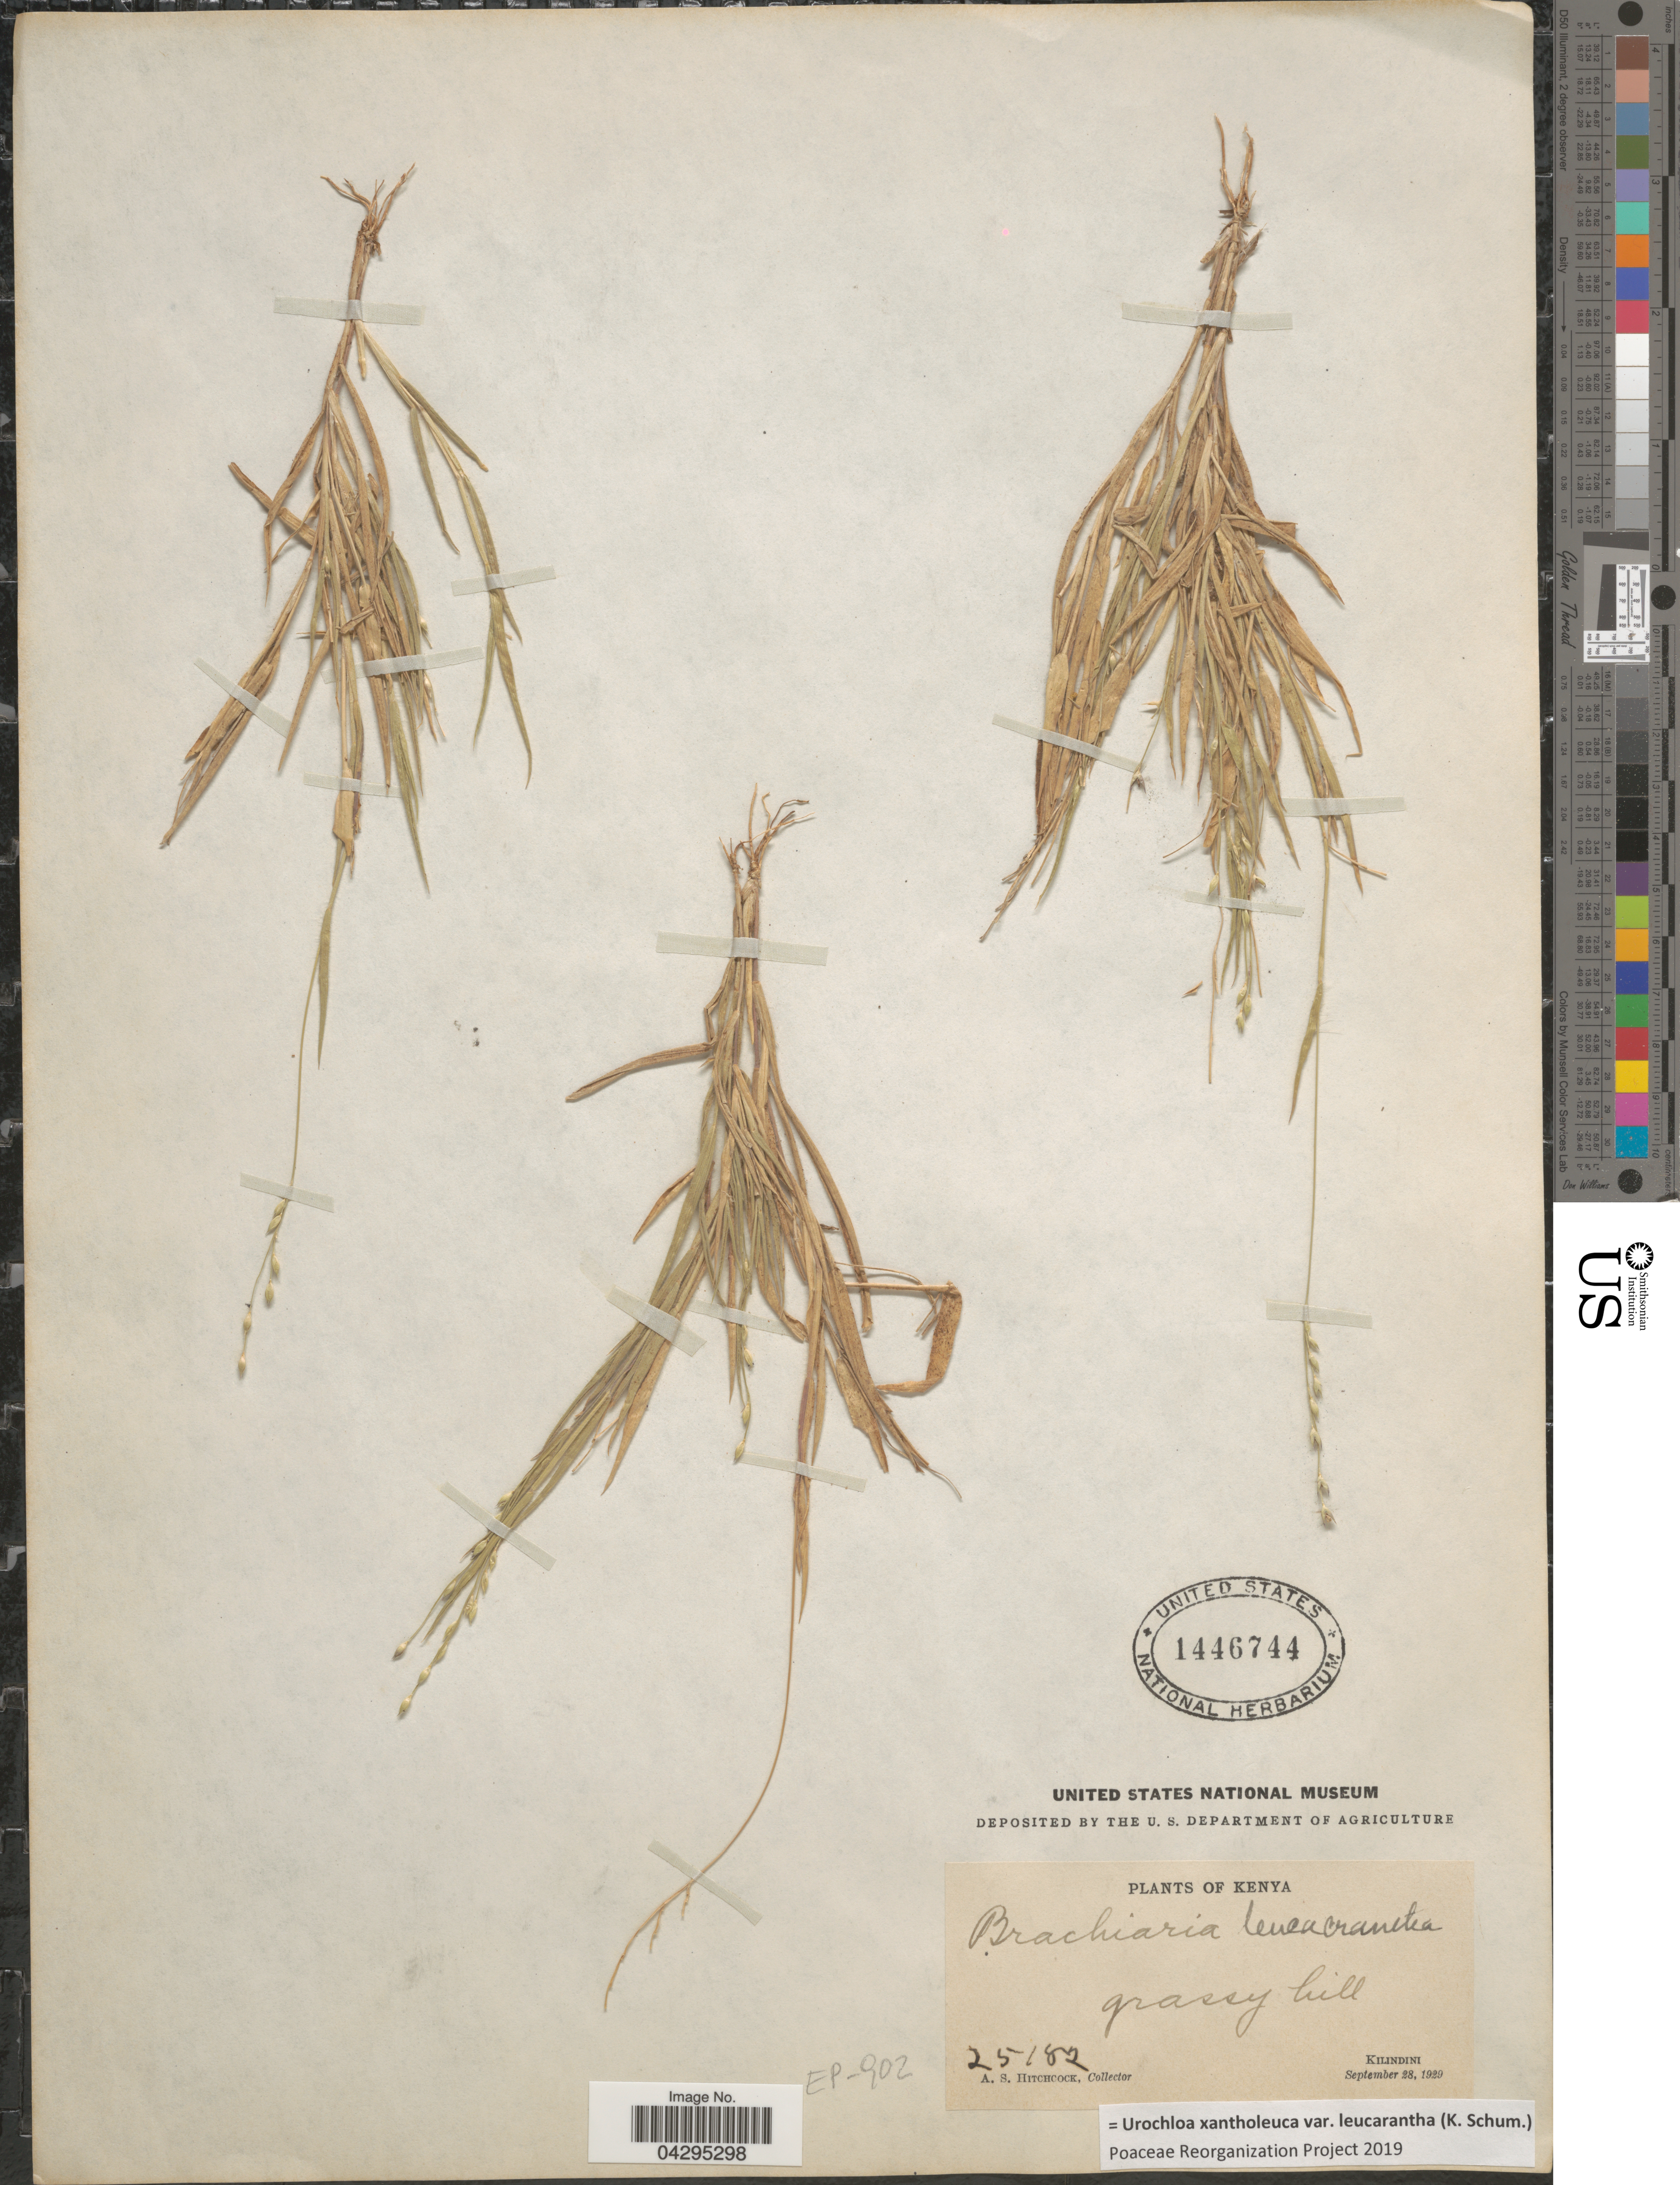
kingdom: Plantae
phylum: Tracheophyta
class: Liliopsida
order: Poales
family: Poaceae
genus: Urochloa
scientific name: Urochloa xantholeuca var. leucarantha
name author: (K. Schum.)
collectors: A. S. Hitchcock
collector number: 25182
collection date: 1929-09-28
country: Kenya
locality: Kilindini.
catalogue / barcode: US 1446744